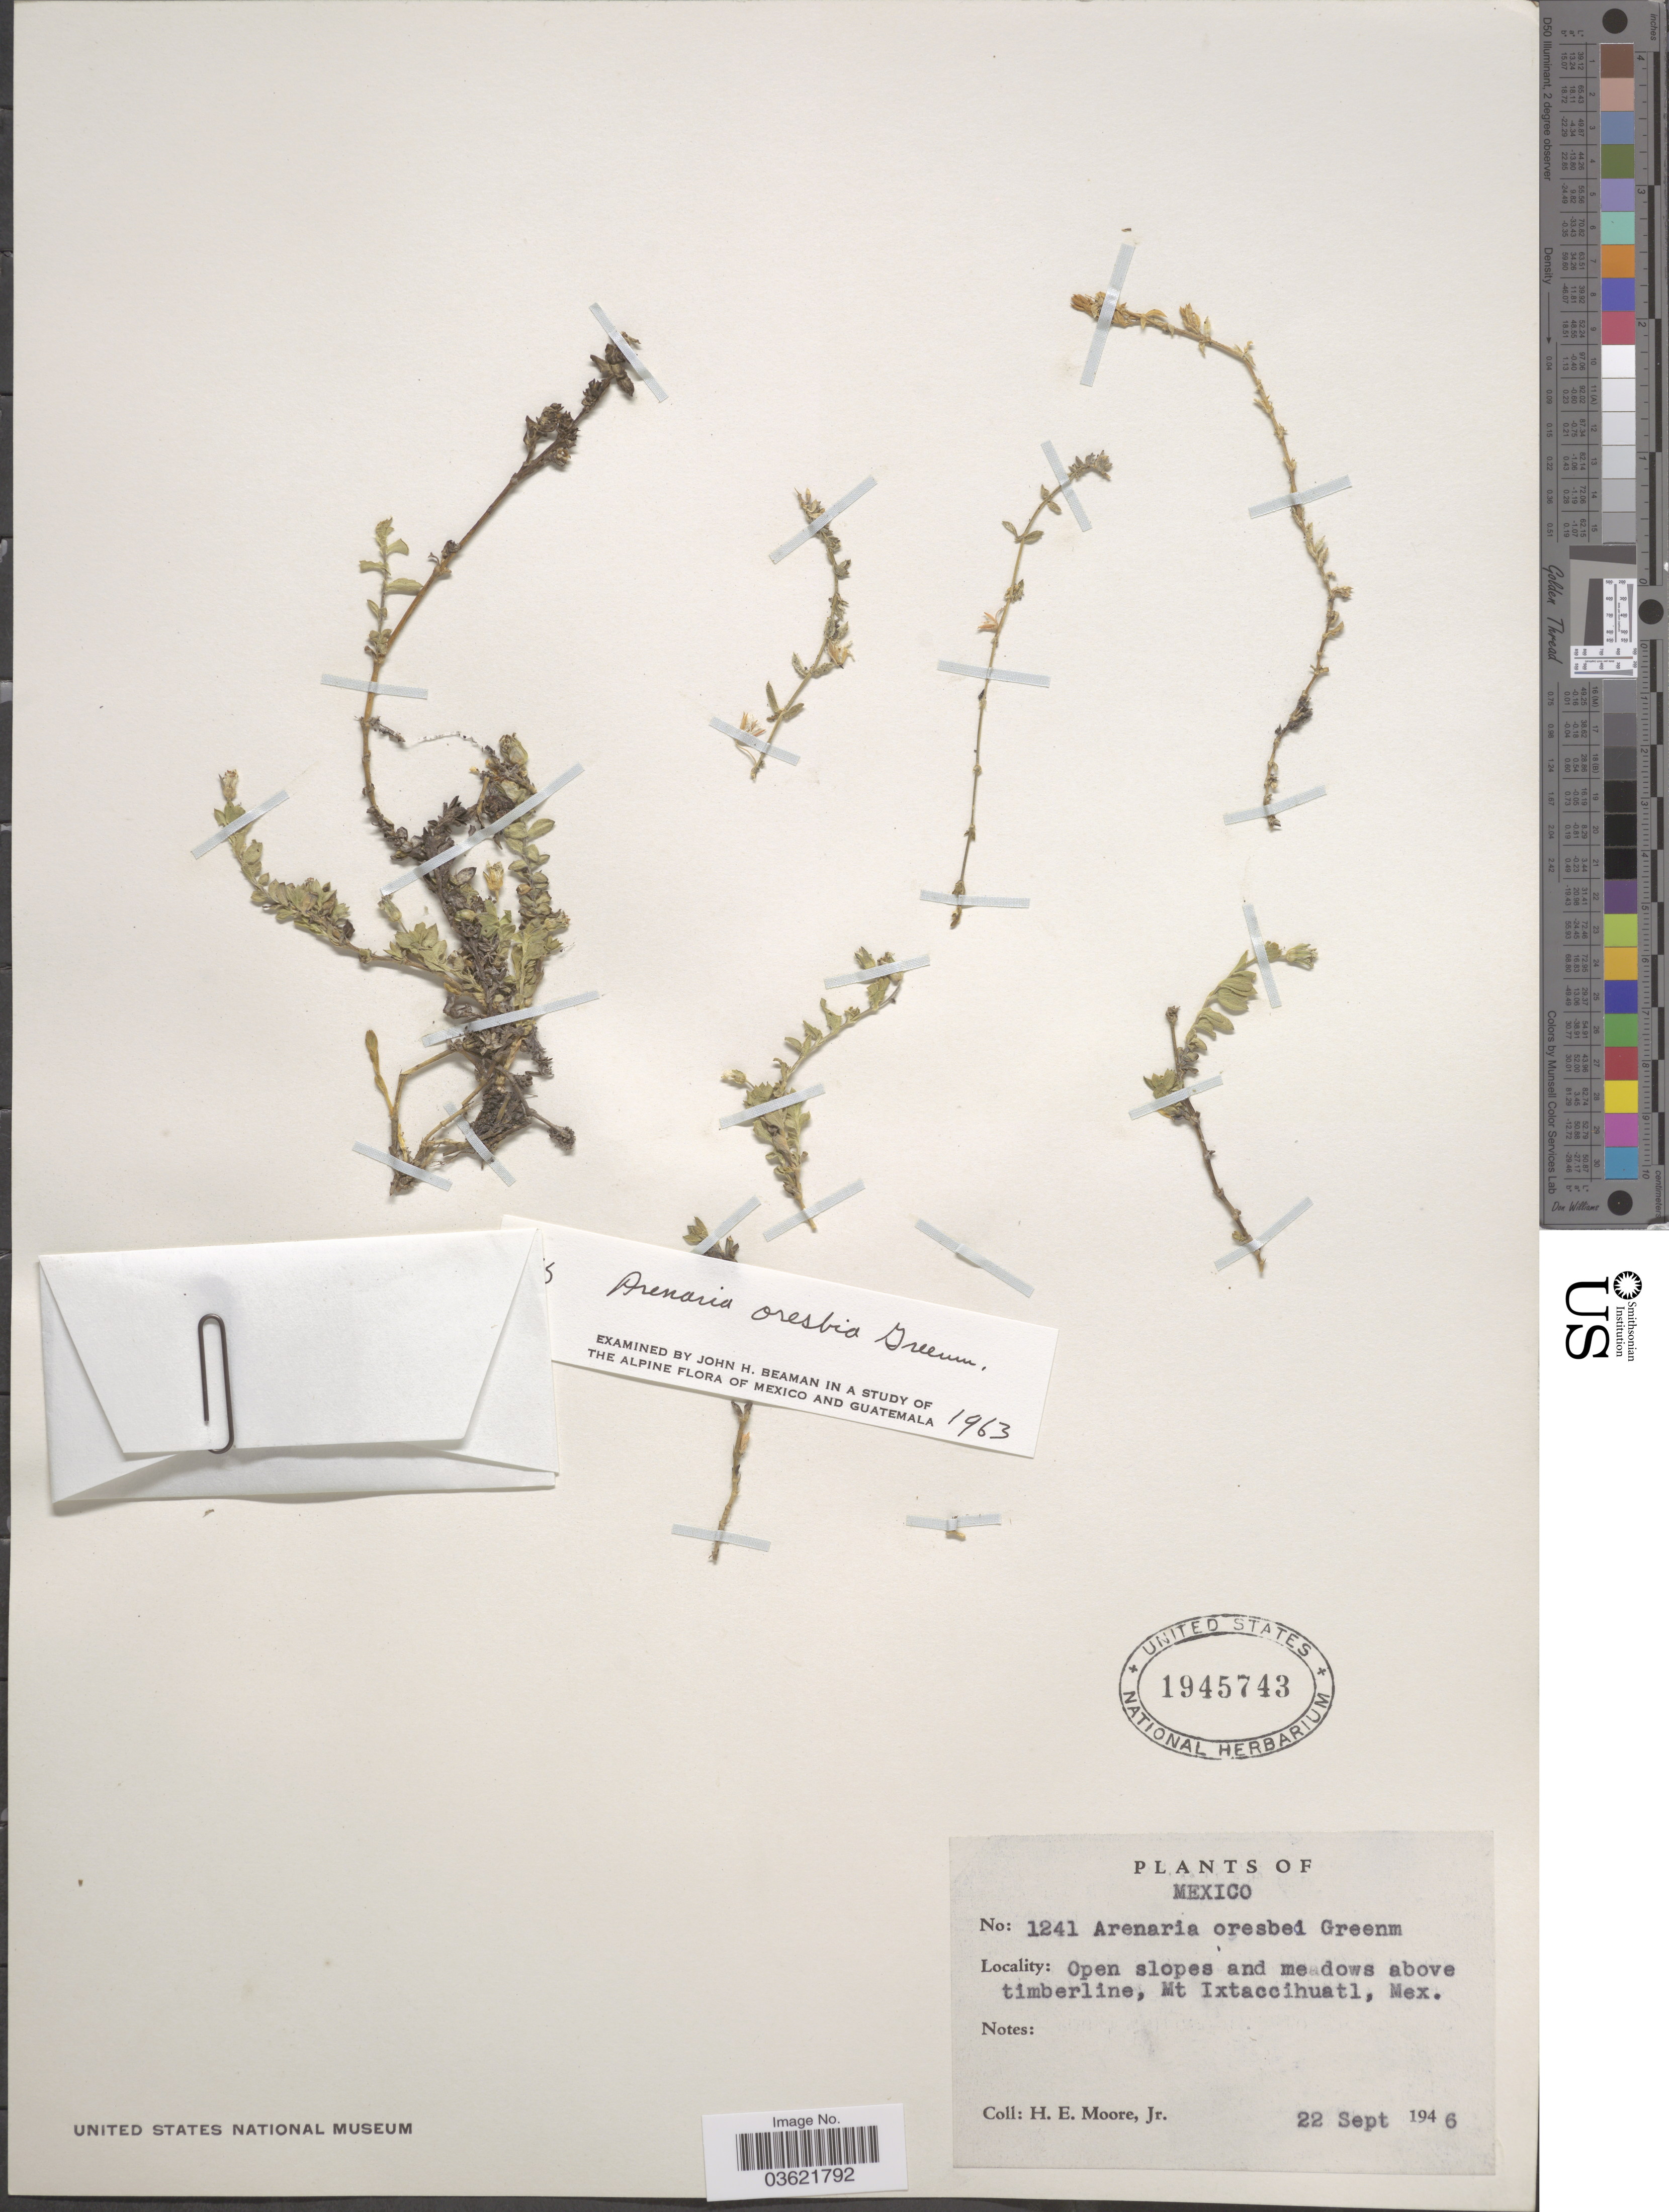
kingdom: Plantae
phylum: Tracheophyta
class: Magnoliopsida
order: Caryophyllales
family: Caryophyllaceae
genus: Arenaria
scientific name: Arenaria oresbia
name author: Greenm.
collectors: H. Moore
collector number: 1241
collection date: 1946-09-22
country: Mexico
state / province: México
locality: Mt Ixtaccihuatl.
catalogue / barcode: US 1945743